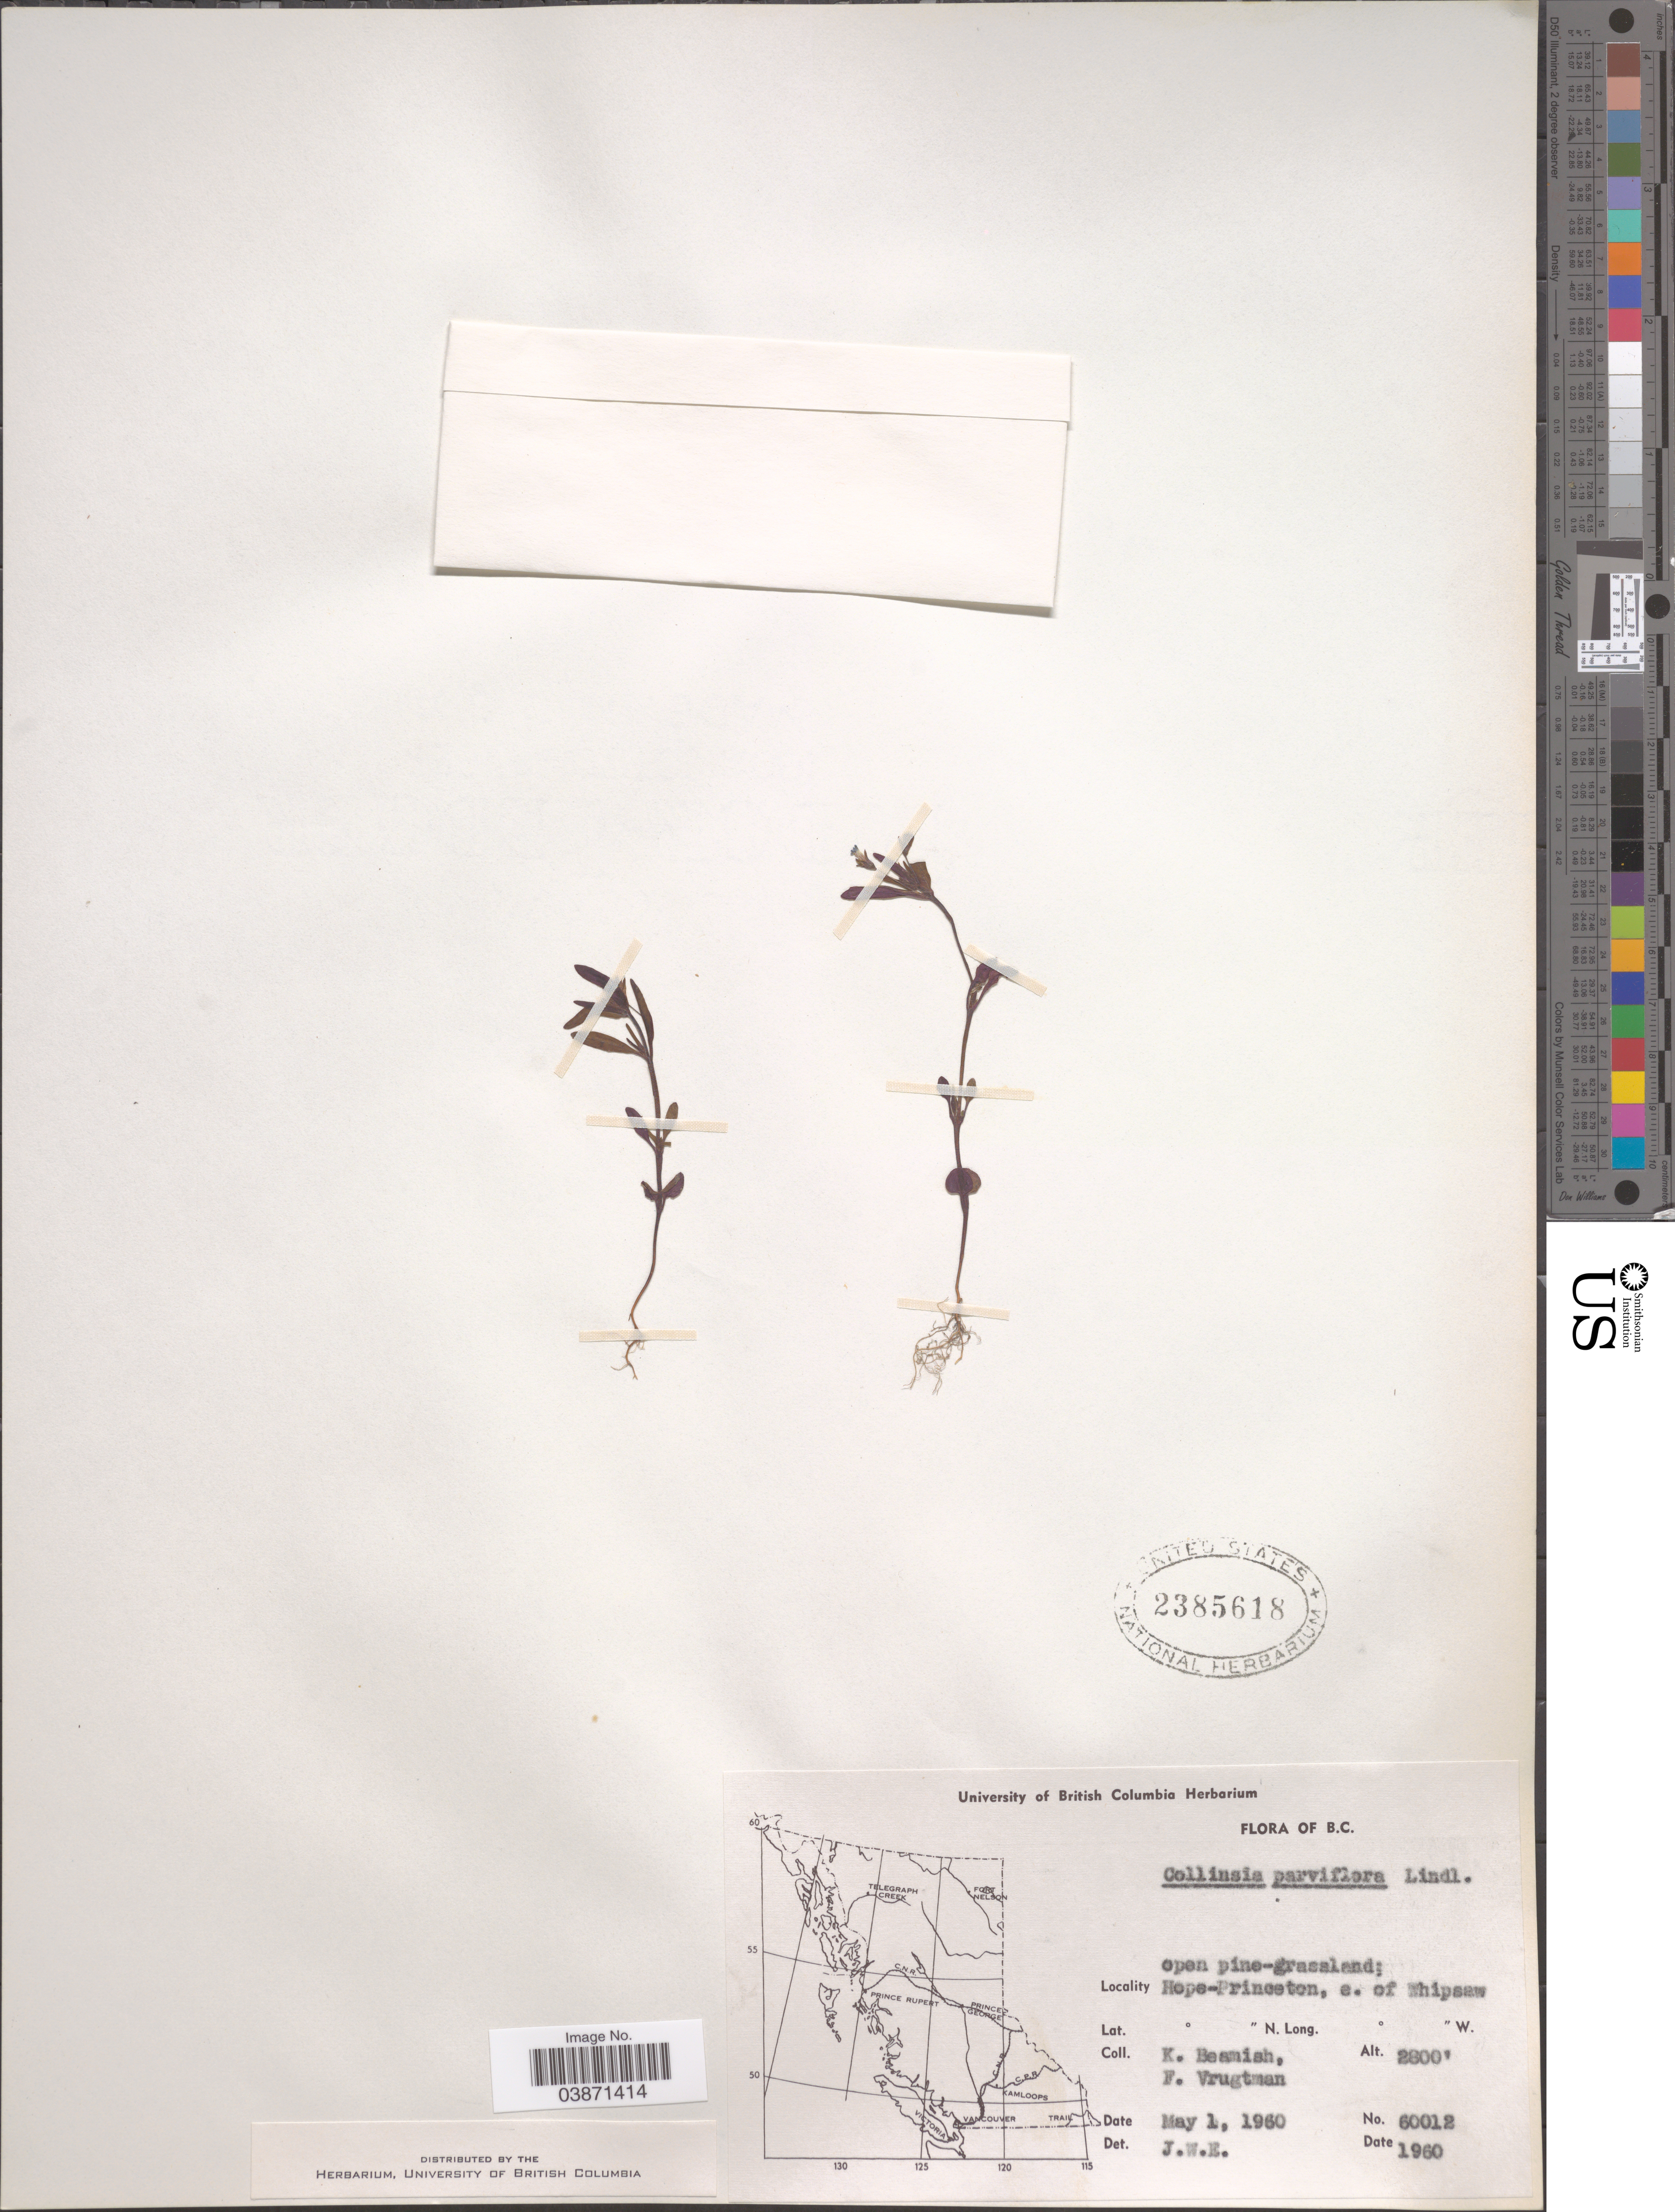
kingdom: Plantae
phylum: Tracheophyta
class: Magnoliopsida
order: Lamiales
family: Plantaginaceae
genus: Collinsia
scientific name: Collinsia parviflora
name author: Douglas ex Lindl.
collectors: K. Beamish & F. Vrugtman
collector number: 60012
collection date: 1960-05-01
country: Canada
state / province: British Columbia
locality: Hope-Princeton, e. of Whipsaw.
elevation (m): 853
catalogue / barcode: US 2385618